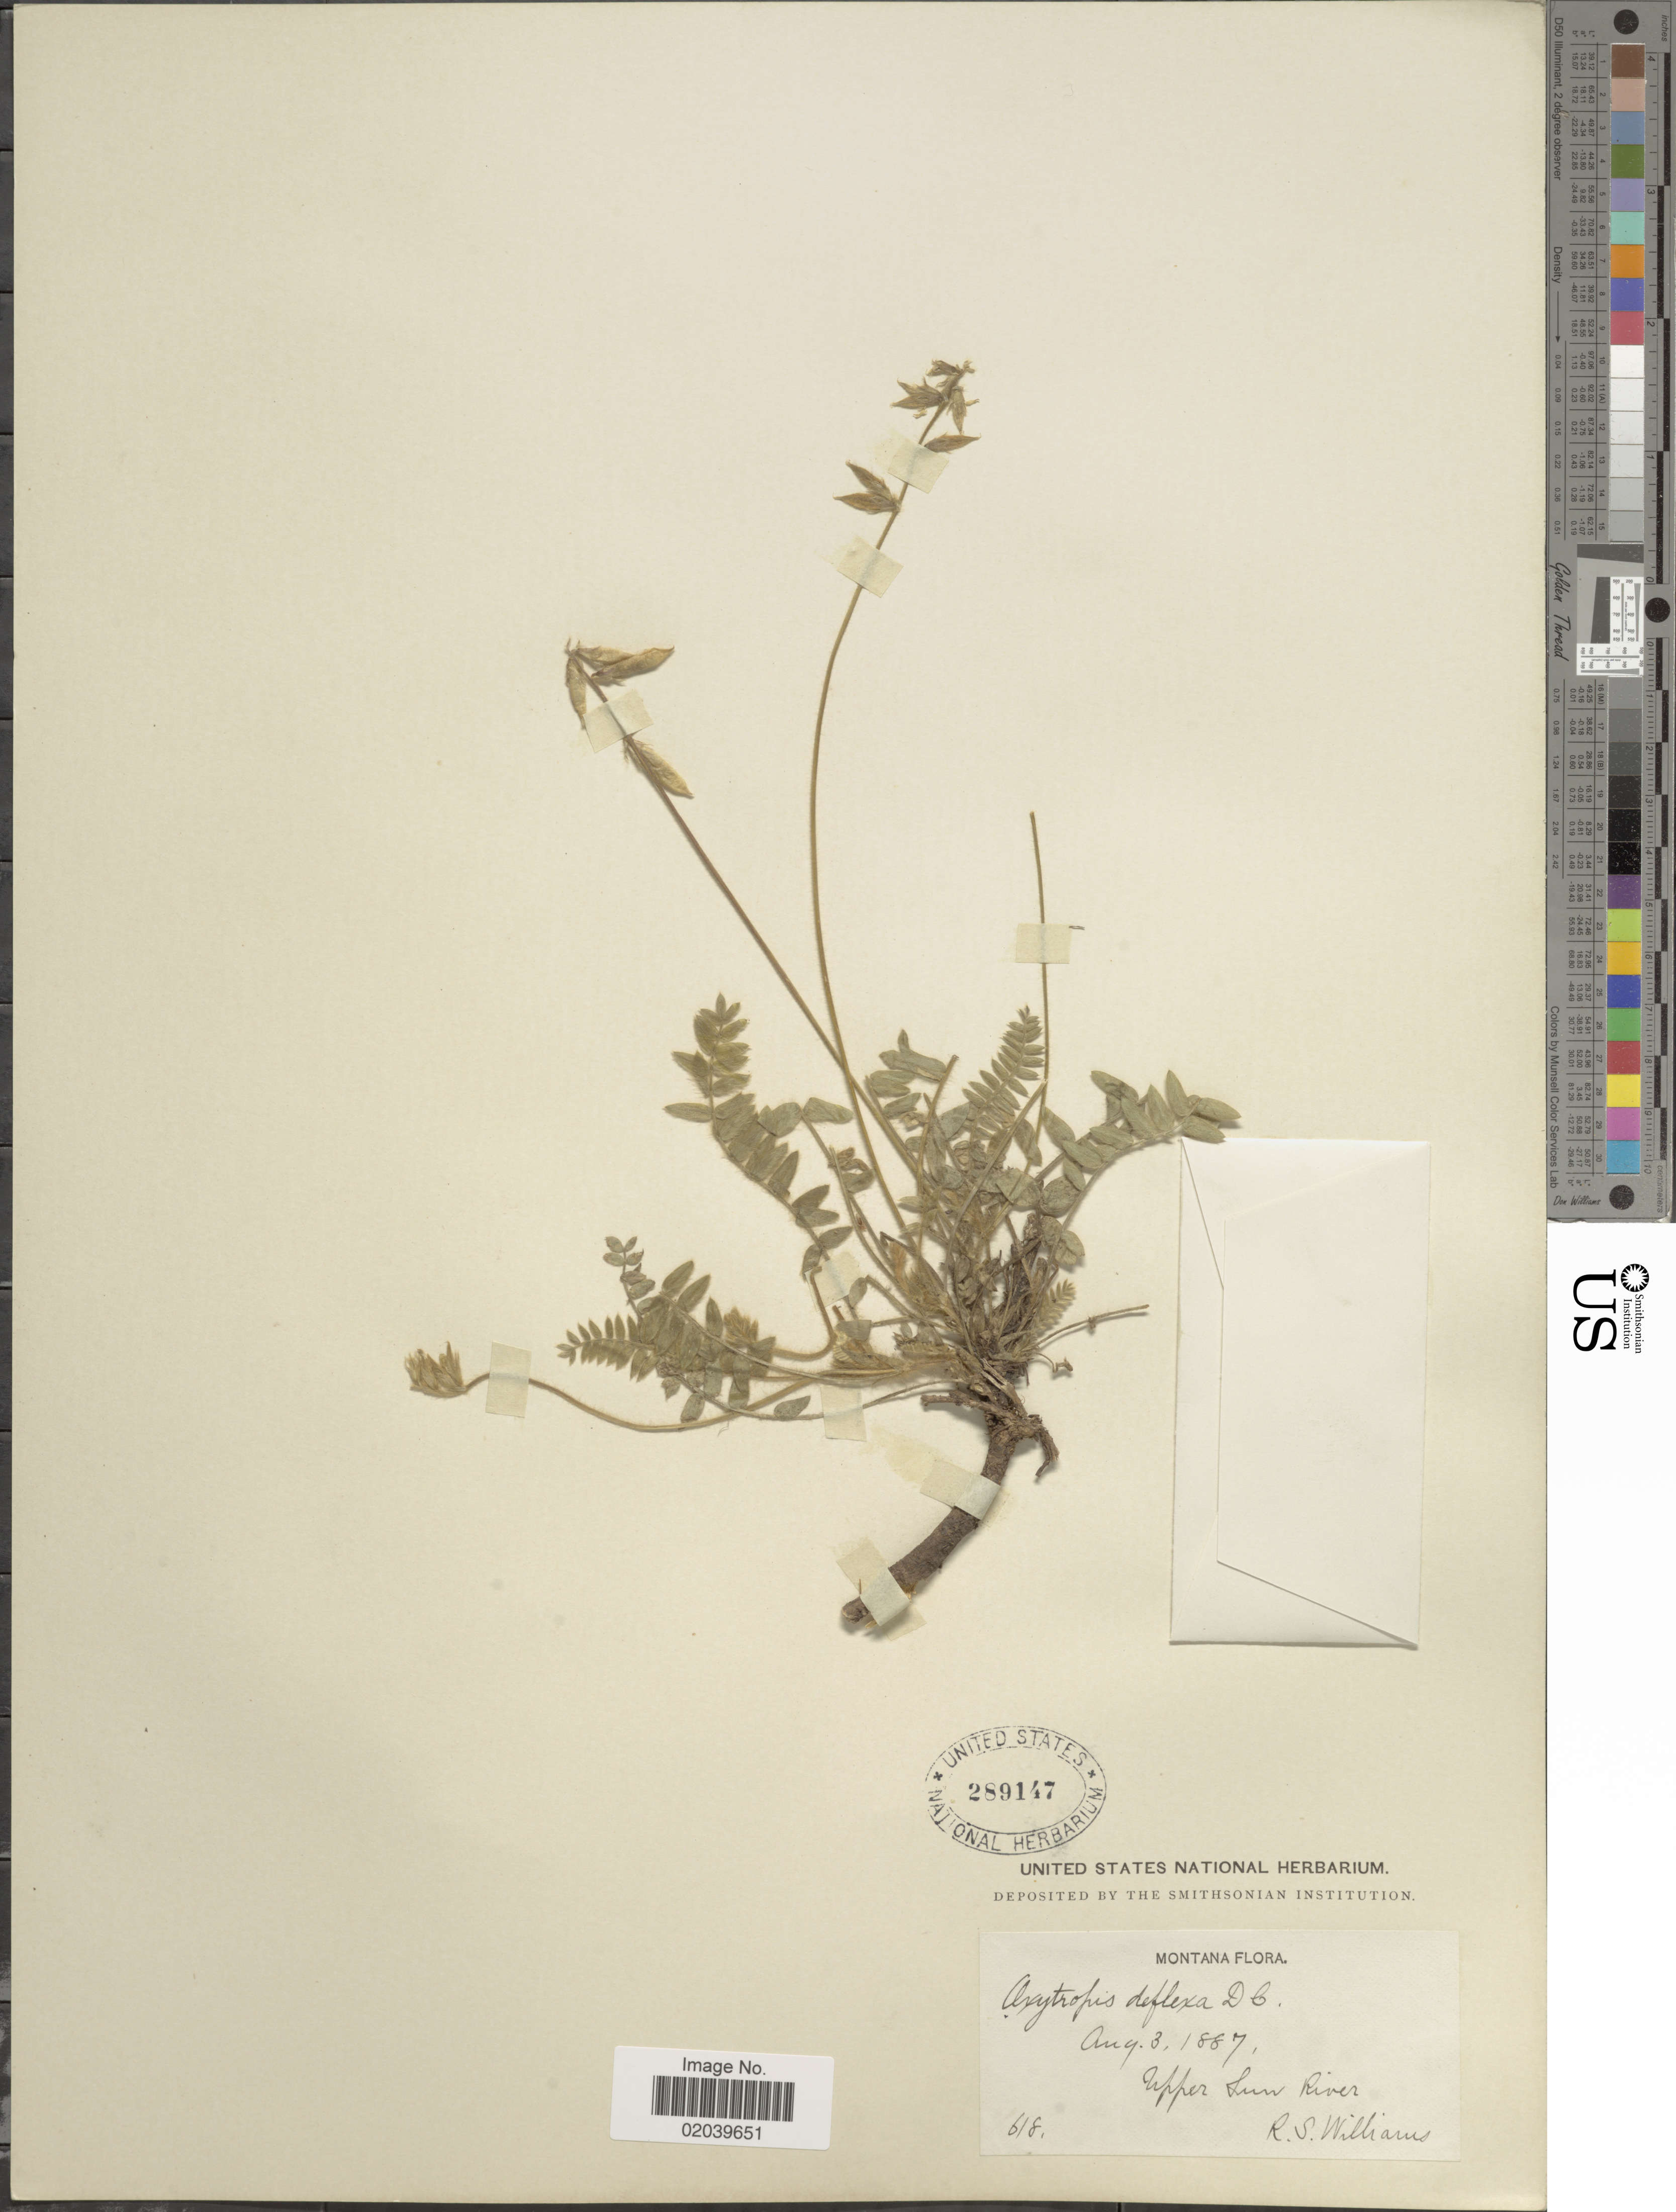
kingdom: Plantae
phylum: Tracheophyta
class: Magnoliopsida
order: Fabales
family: Fabaceae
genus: Oxytropis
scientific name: Oxytropis deflexa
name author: (Pall.) DC.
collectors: R. S. Williams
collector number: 618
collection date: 1887-08-03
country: United States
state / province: Montana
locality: Upper Sun River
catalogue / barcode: US 289147